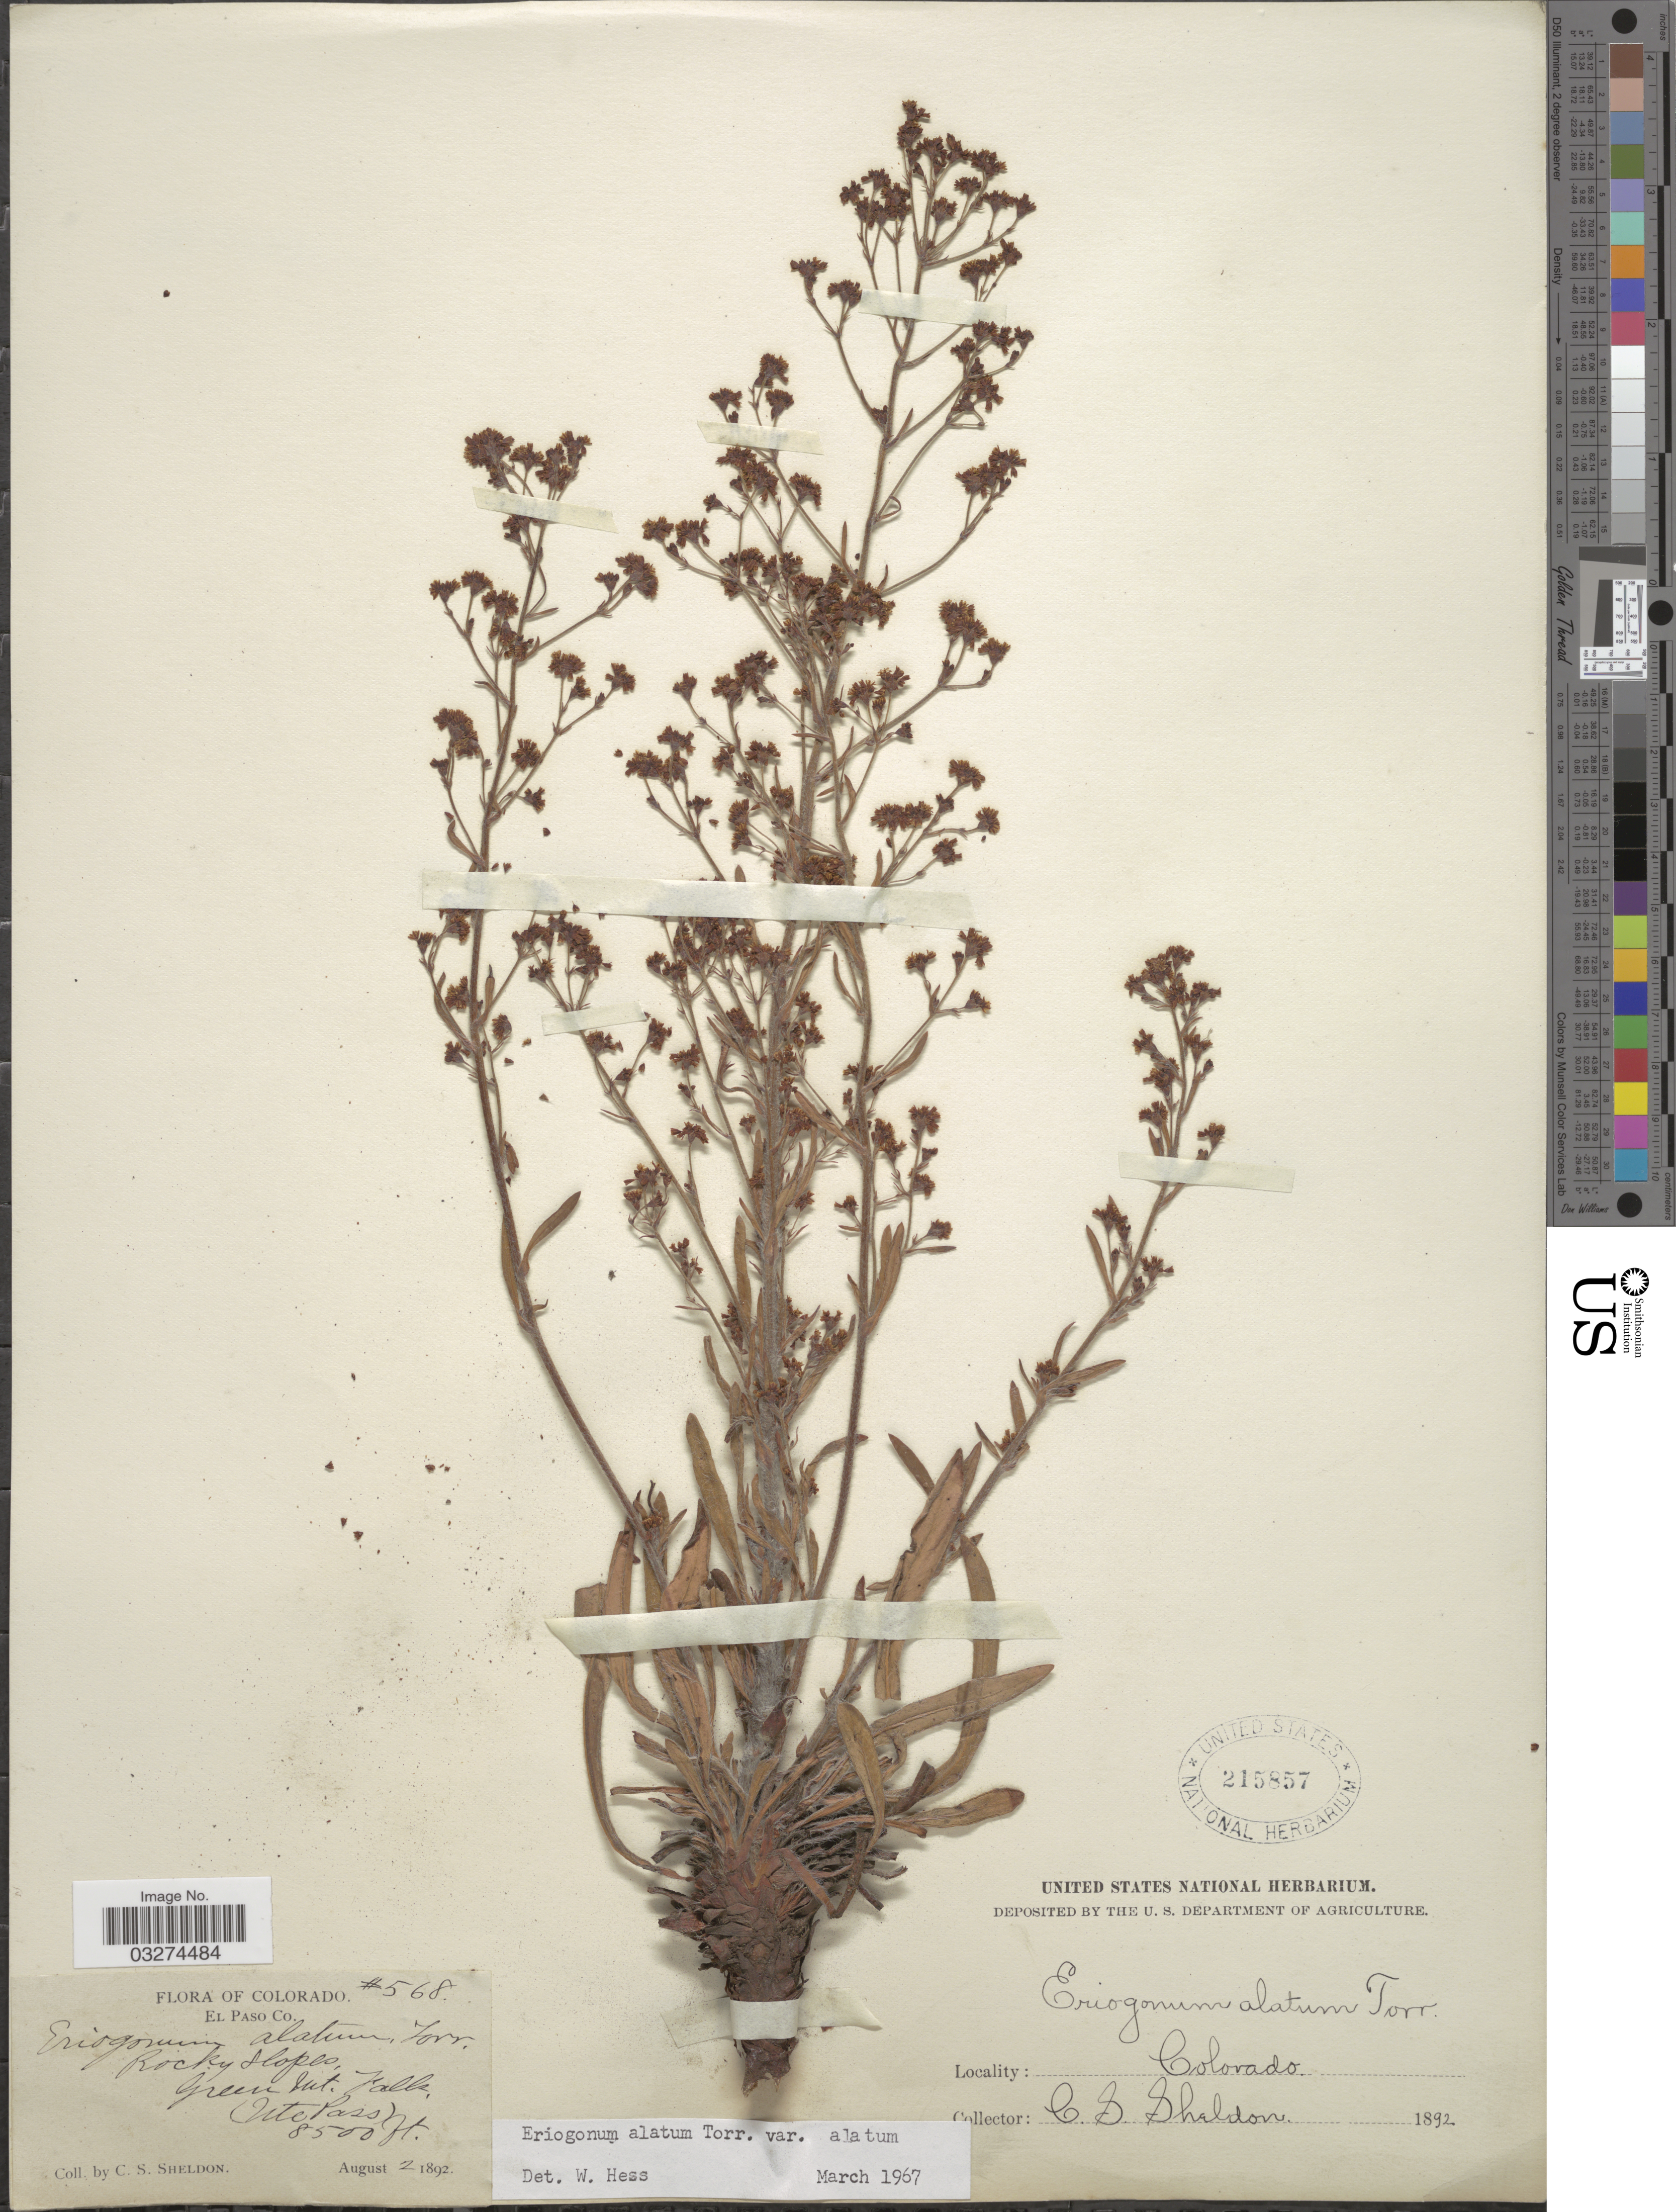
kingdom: Plantae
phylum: Tracheophyta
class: Magnoliopsida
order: Caryophyllales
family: Polygonaceae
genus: Eriogonum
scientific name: Eriogonum alatum var. alatum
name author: Torr.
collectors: C. S. Sheldon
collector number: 568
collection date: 1892-08-02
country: United States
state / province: Colorado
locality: El Paso Co. Green Mt. Falls, (Ute Pass).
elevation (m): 2591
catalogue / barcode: US 215857